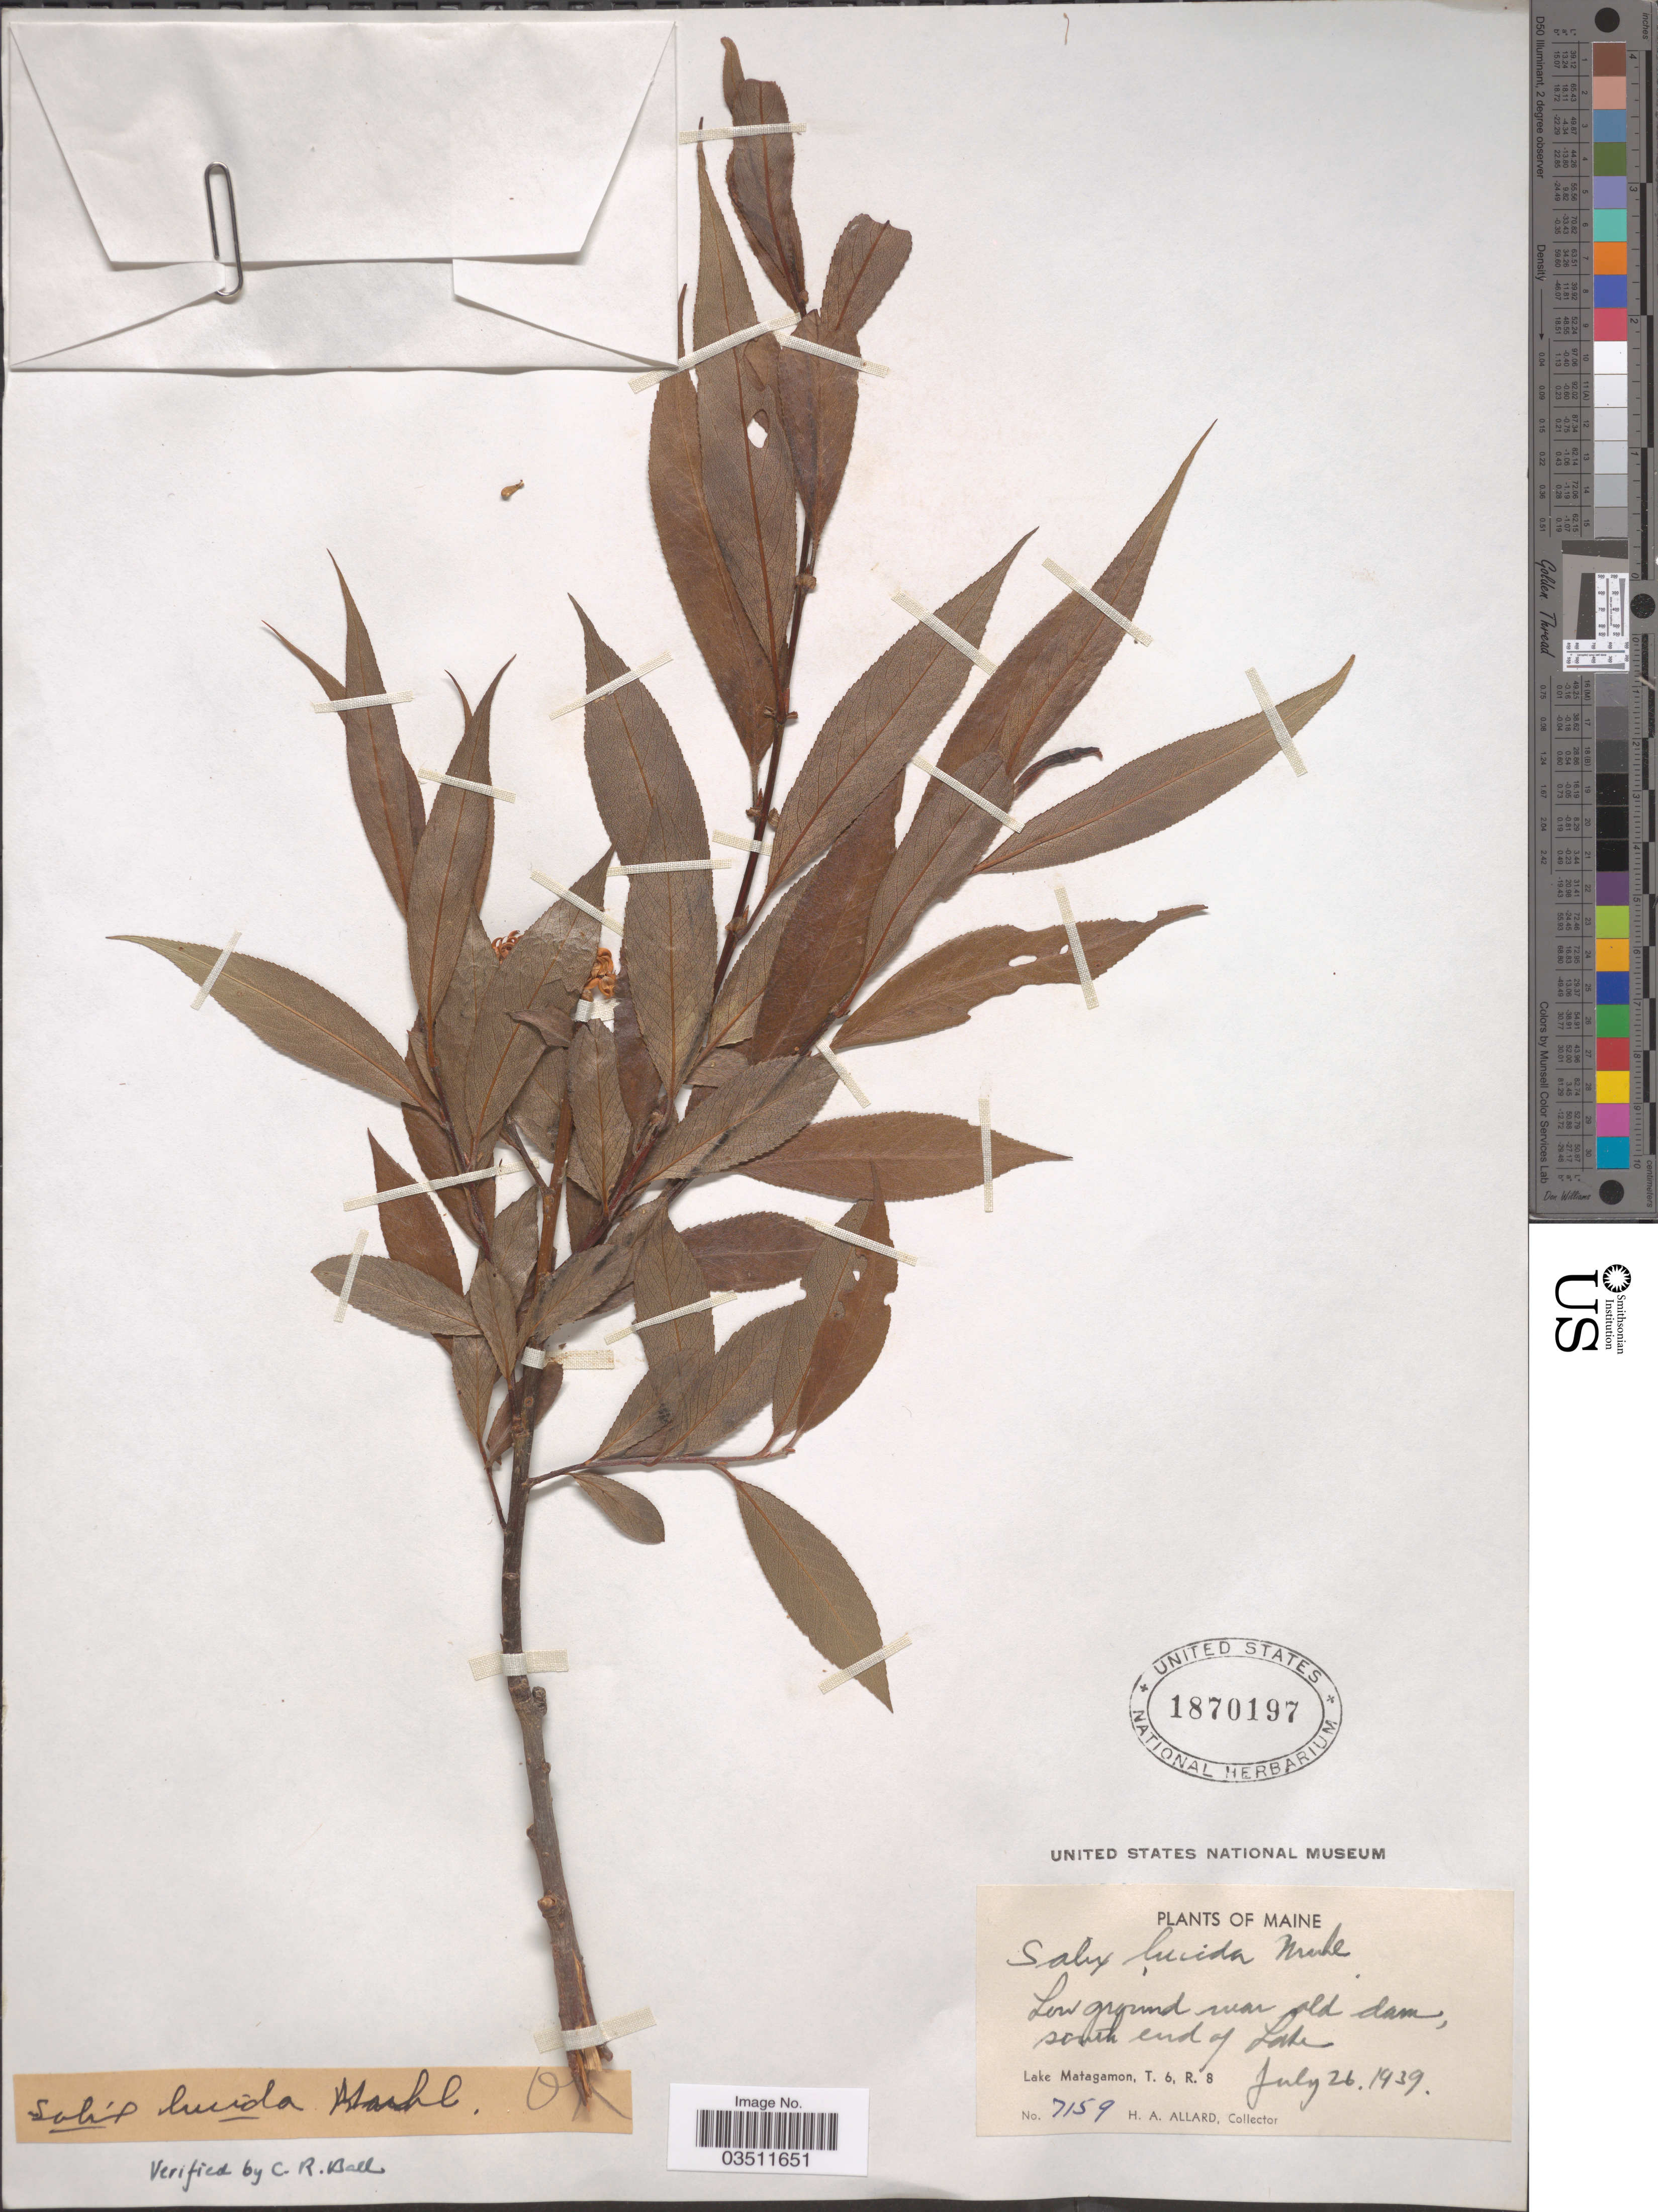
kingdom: Plantae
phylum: Tracheophyta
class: Magnoliopsida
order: Malpighiales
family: Salicaceae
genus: Salix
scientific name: Salix lucida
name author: Muhl.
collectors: H. A. Allard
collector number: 7159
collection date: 1939-07-26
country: United States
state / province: Maine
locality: Near old dam, south end of Lake. Lake Matagamon, T. 6, R. 8.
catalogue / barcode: US 1870197